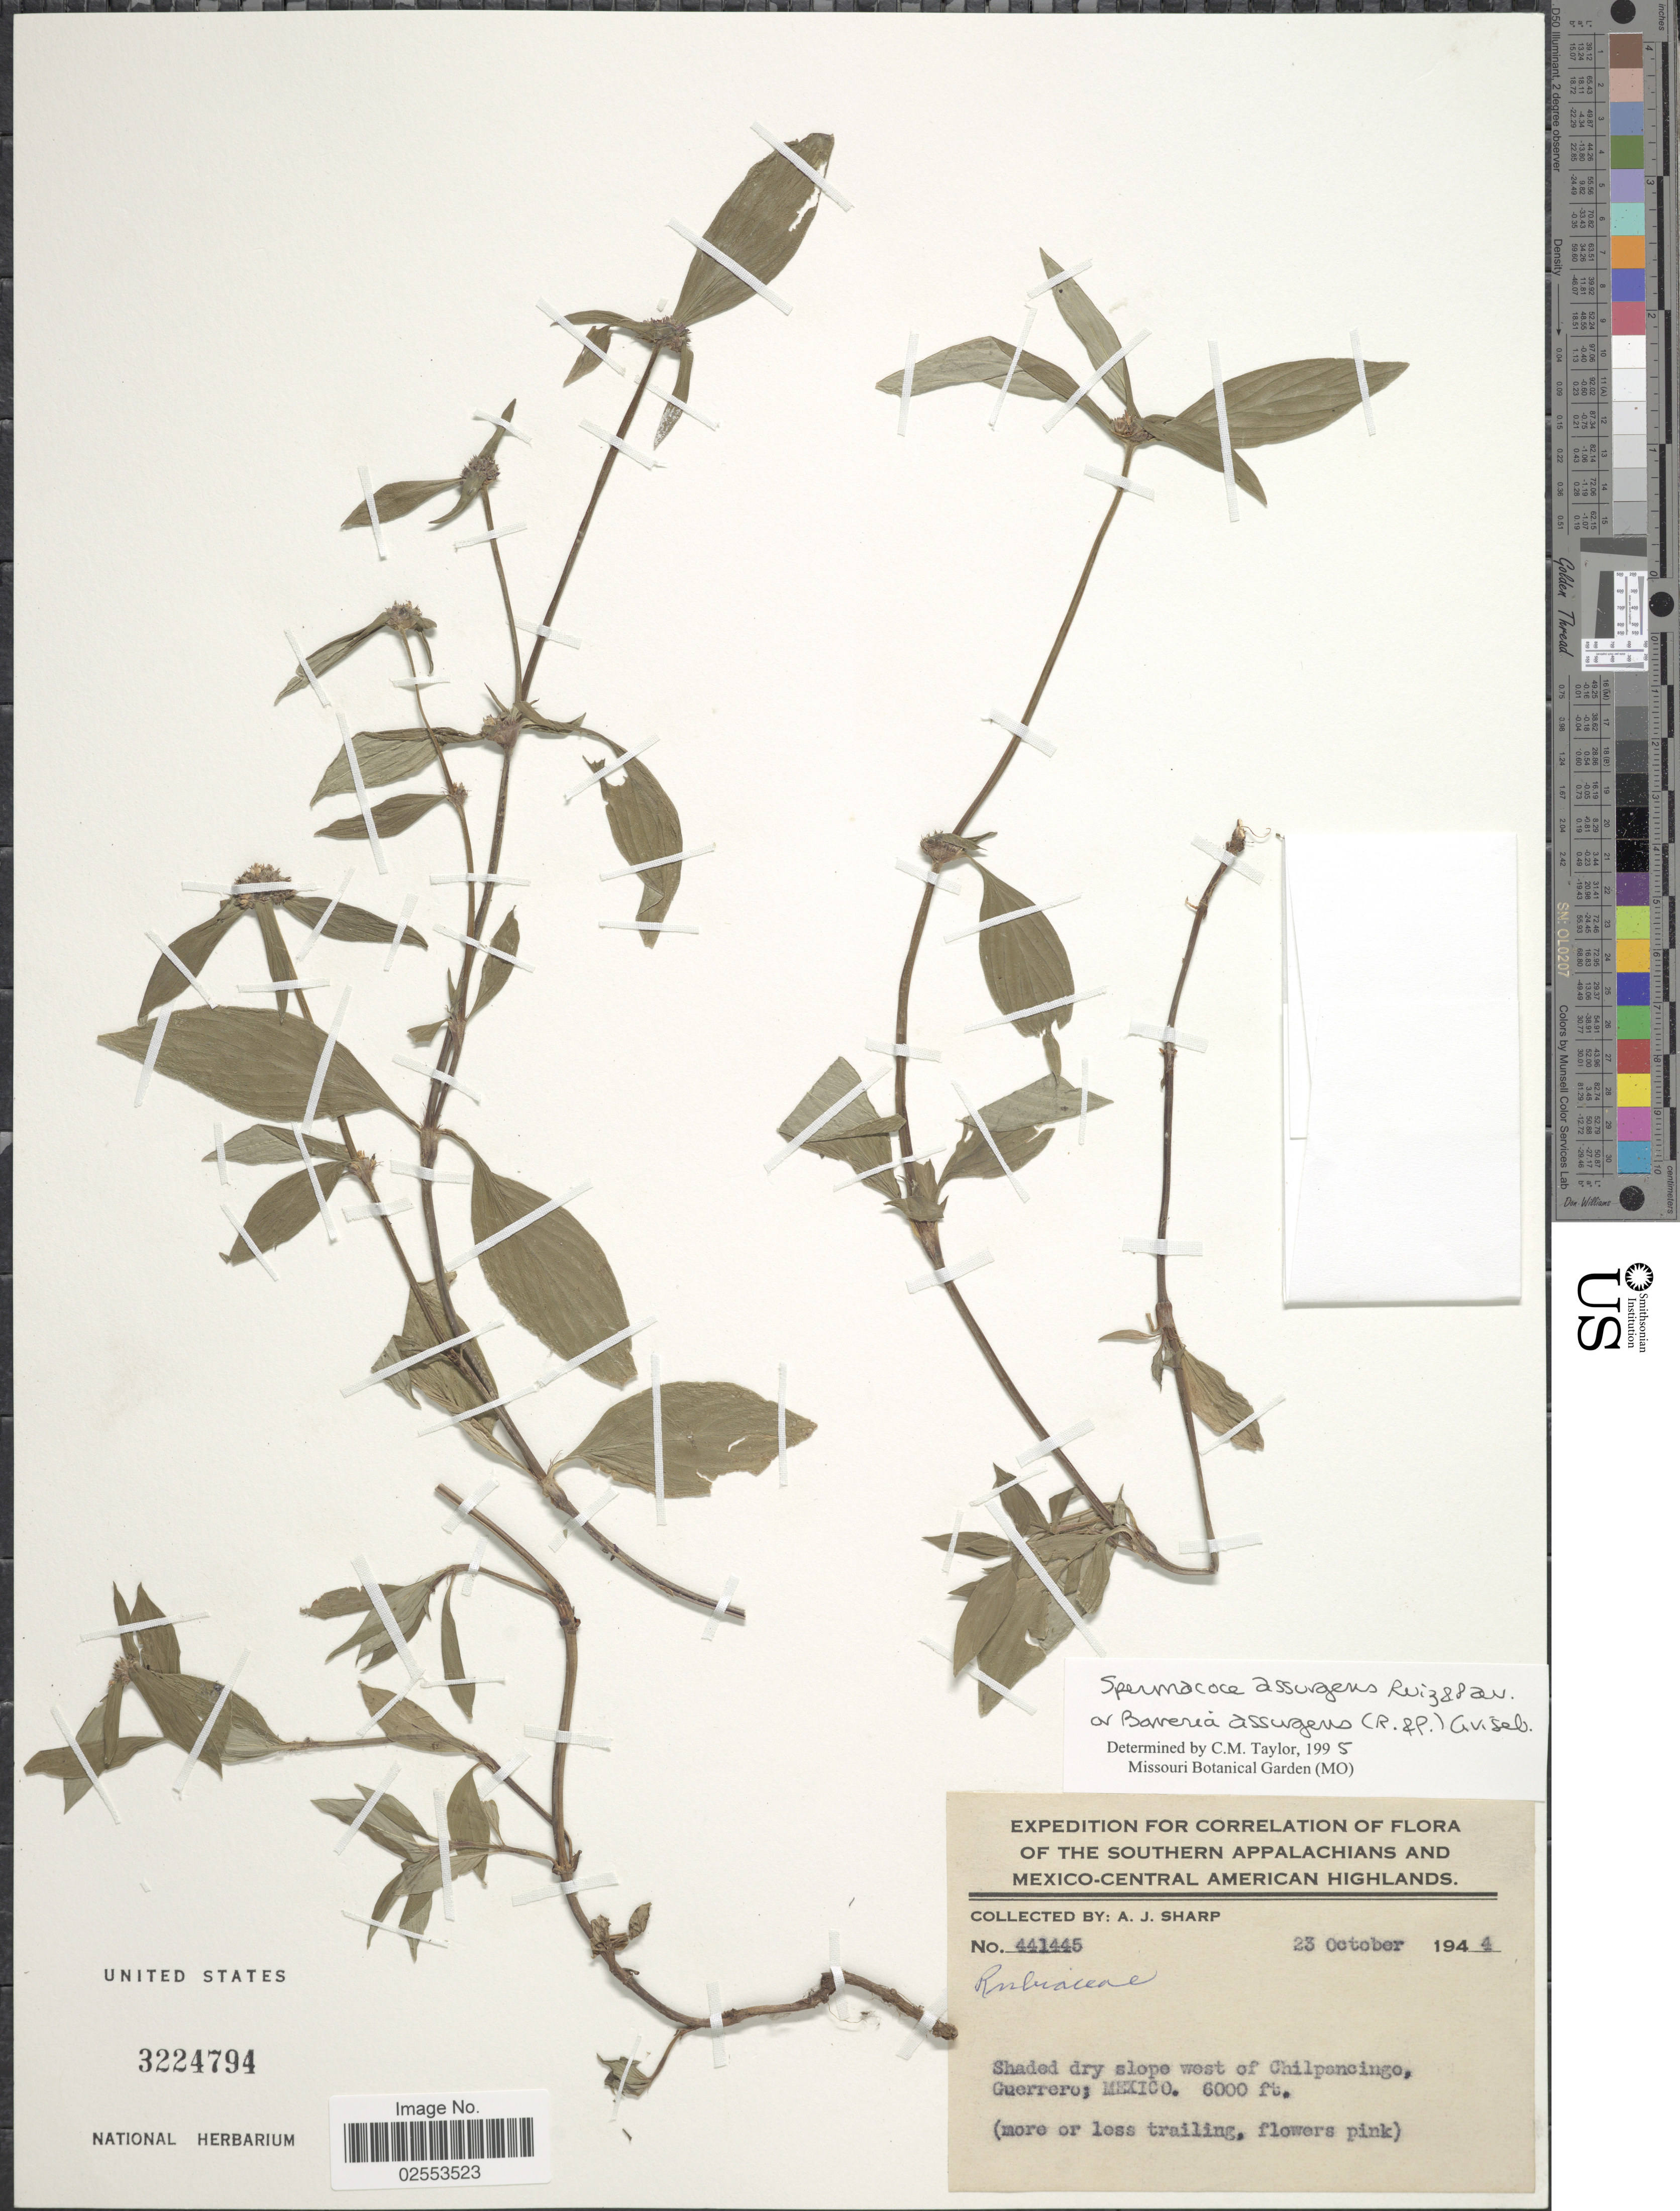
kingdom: Plantae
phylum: Tracheophyta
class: Magnoliopsida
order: Gentianales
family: Rubiaceae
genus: Spermacoce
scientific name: Spermacoce assurgens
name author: Ruiz & Pav.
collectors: A. J. Sharp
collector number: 441445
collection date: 1944-10-23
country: Mexico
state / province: Guerrero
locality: Southern Appalachians and Mexico-Central American Highlands, west of Chilpancingo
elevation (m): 1829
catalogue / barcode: US 3224794